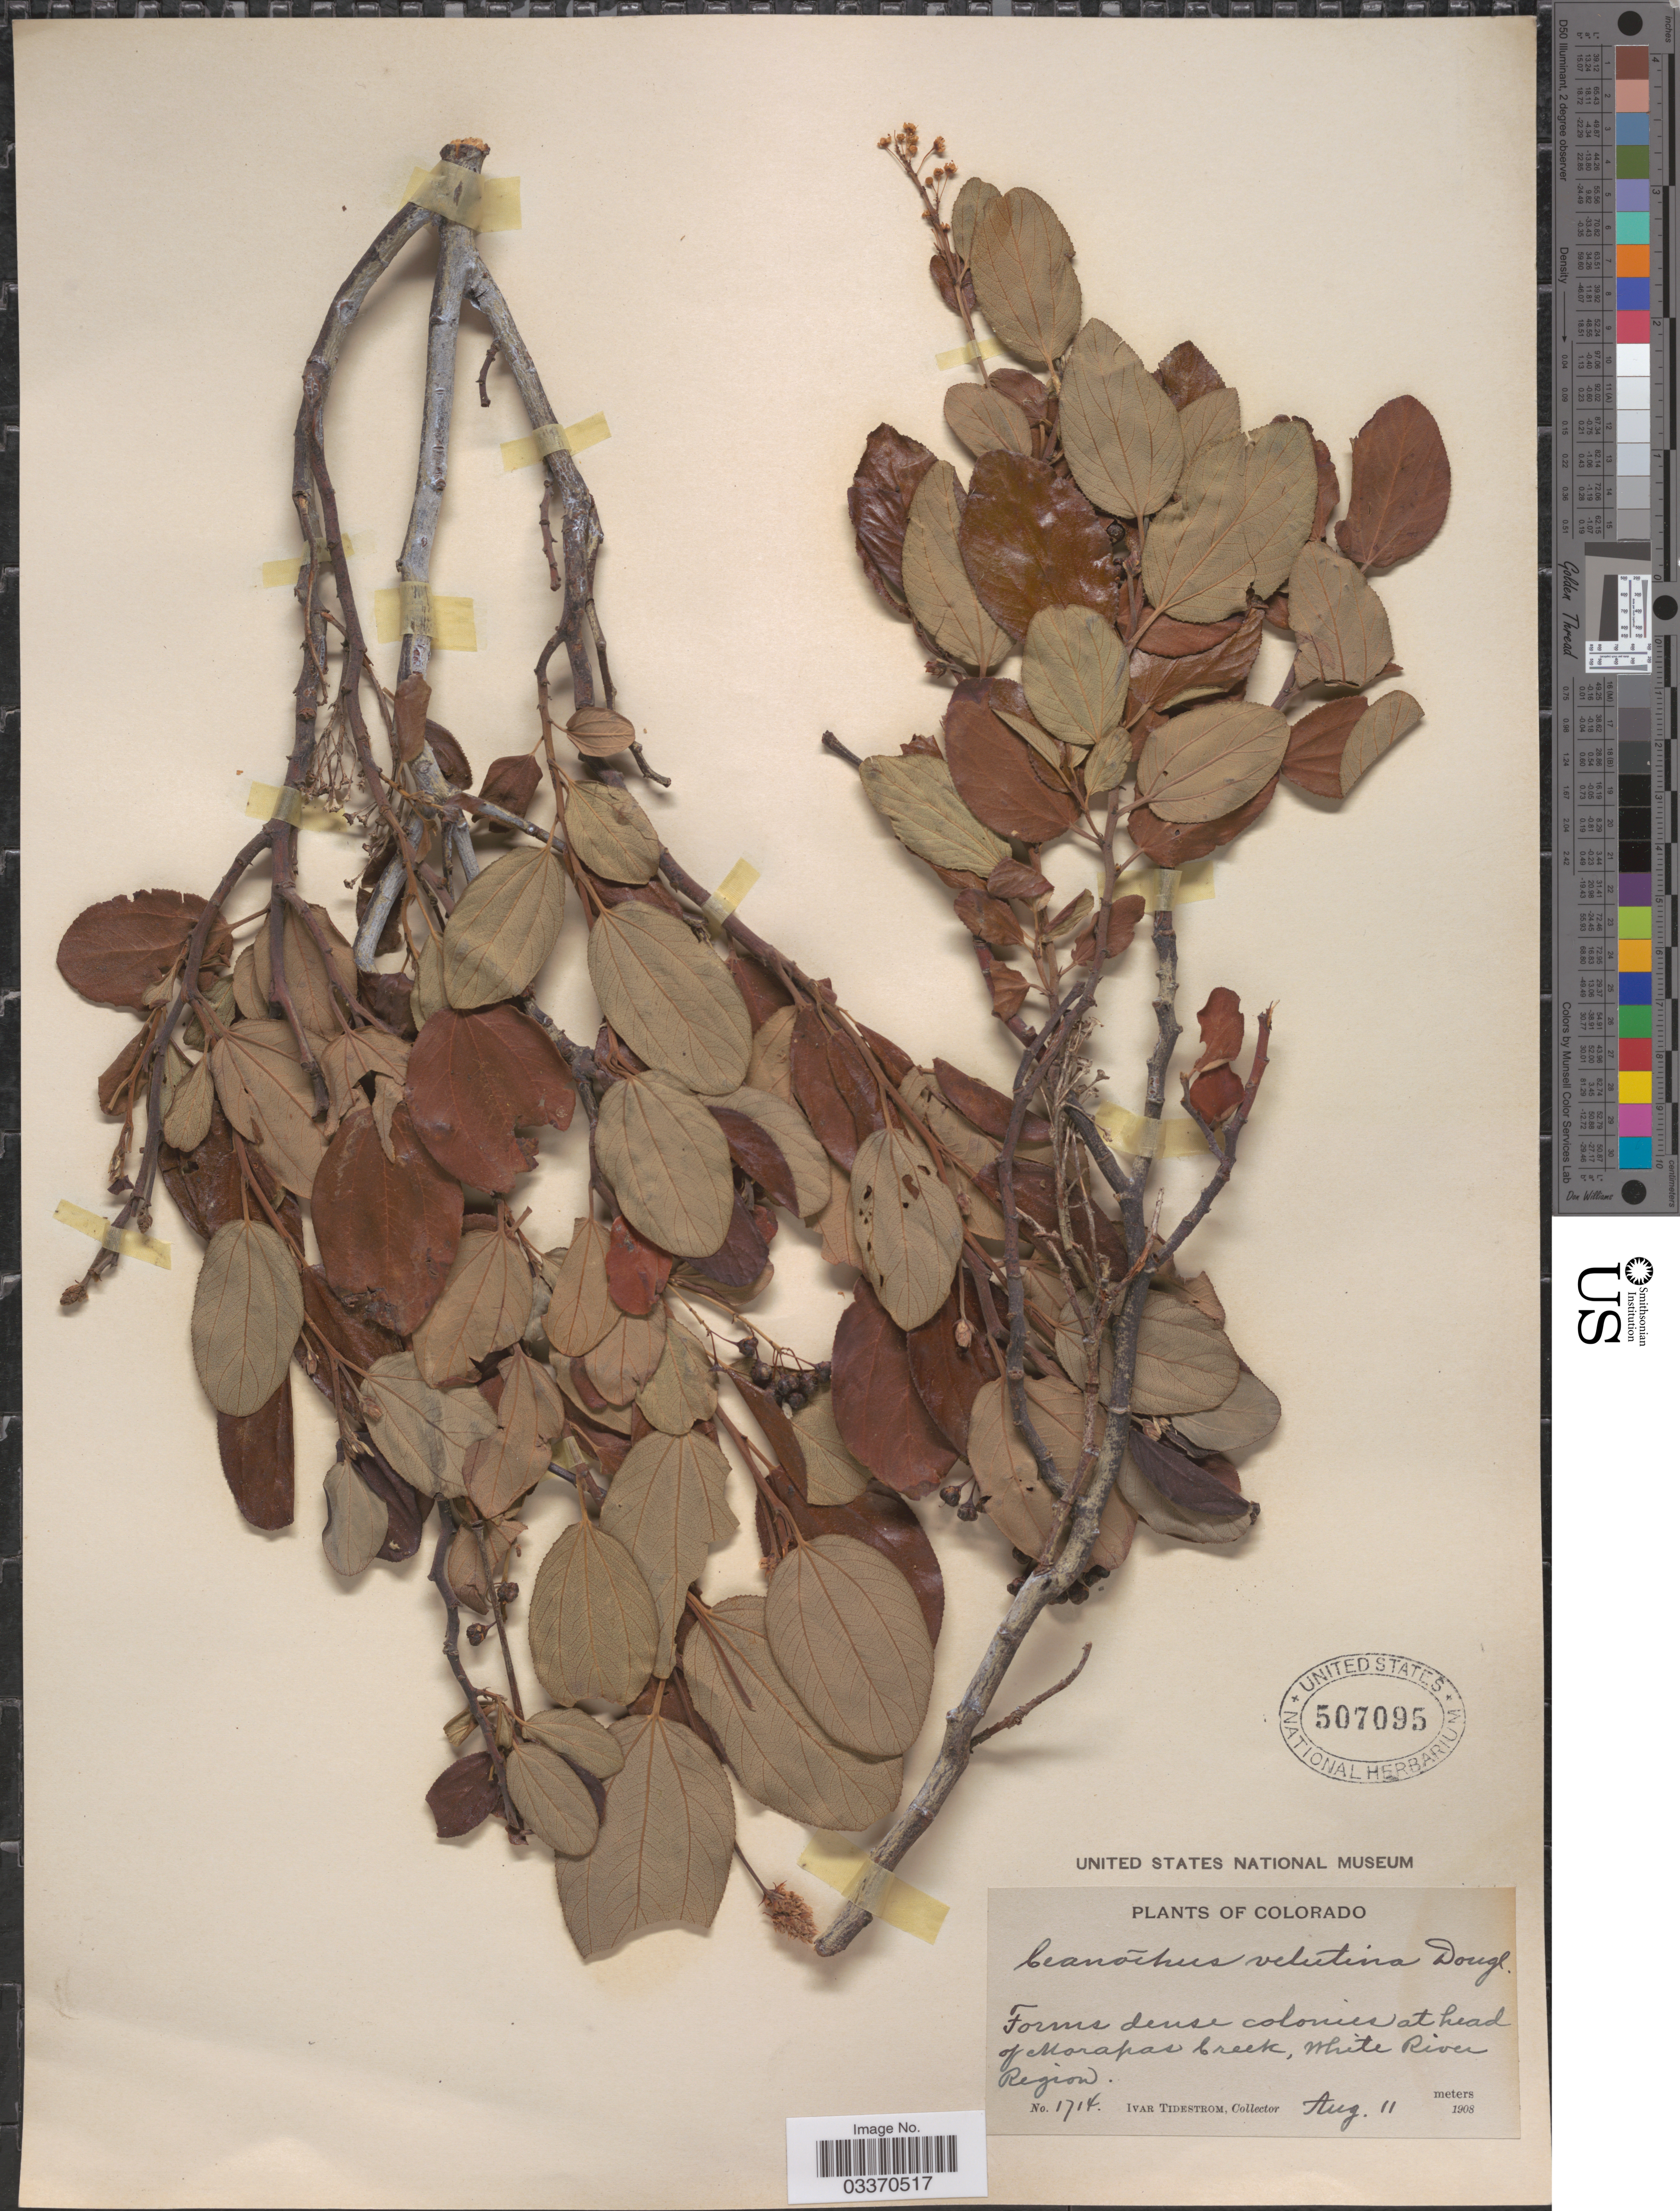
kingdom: Plantae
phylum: Tracheophyta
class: Magnoliopsida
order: Rosales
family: Rhamnaceae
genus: Ceanothus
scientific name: Ceanothus velutinus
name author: Douglas ex Hook.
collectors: I. F. Tidestrom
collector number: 1714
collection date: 1908-08-11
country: United States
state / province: Colorado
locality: At head of Morapas Creek, White River Region.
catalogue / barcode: US 507095